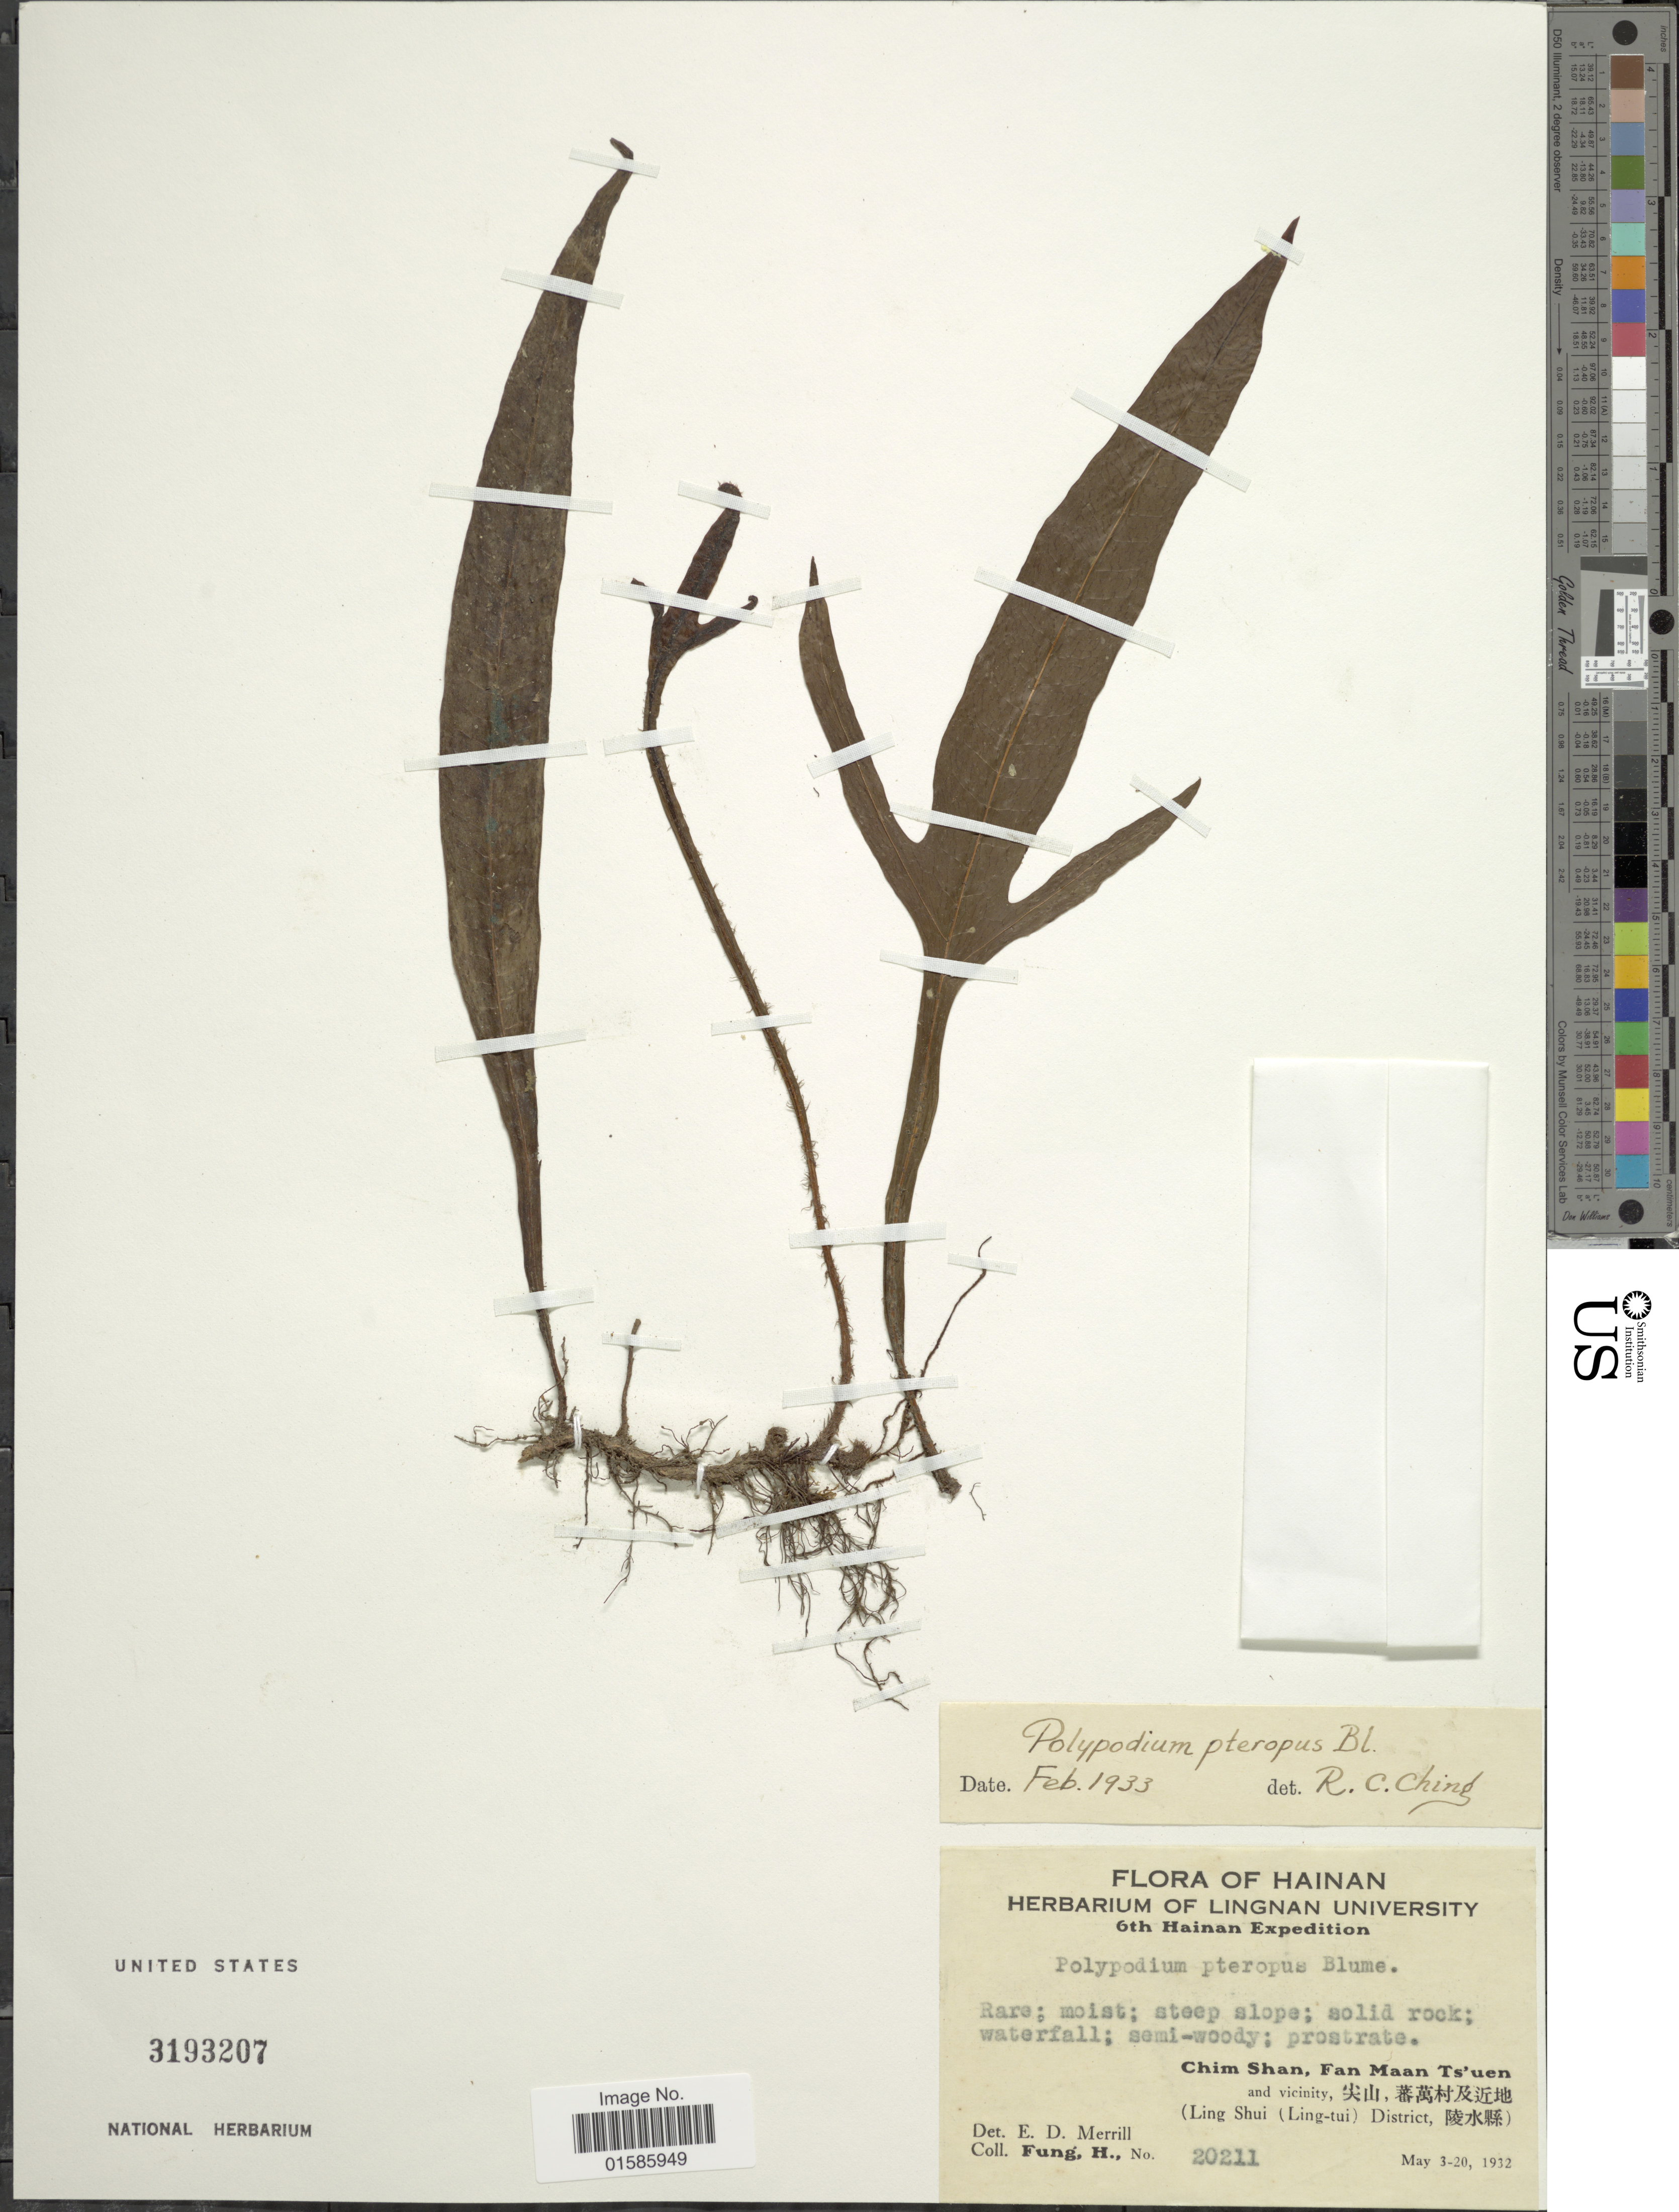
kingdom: Plantae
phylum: Tracheophyta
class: Polypodiopsida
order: Polypodiales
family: Polypodiaceae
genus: Microsorum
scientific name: Microsorum pteropus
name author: (Blume) Copel.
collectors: H. Fung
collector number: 20211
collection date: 1932-05-03/1932-05-20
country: China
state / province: Hainan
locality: Chim Shan, Fan Maan Ts'uen and vicinity (Ling Shui (Ling-tui) District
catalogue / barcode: US 3193207